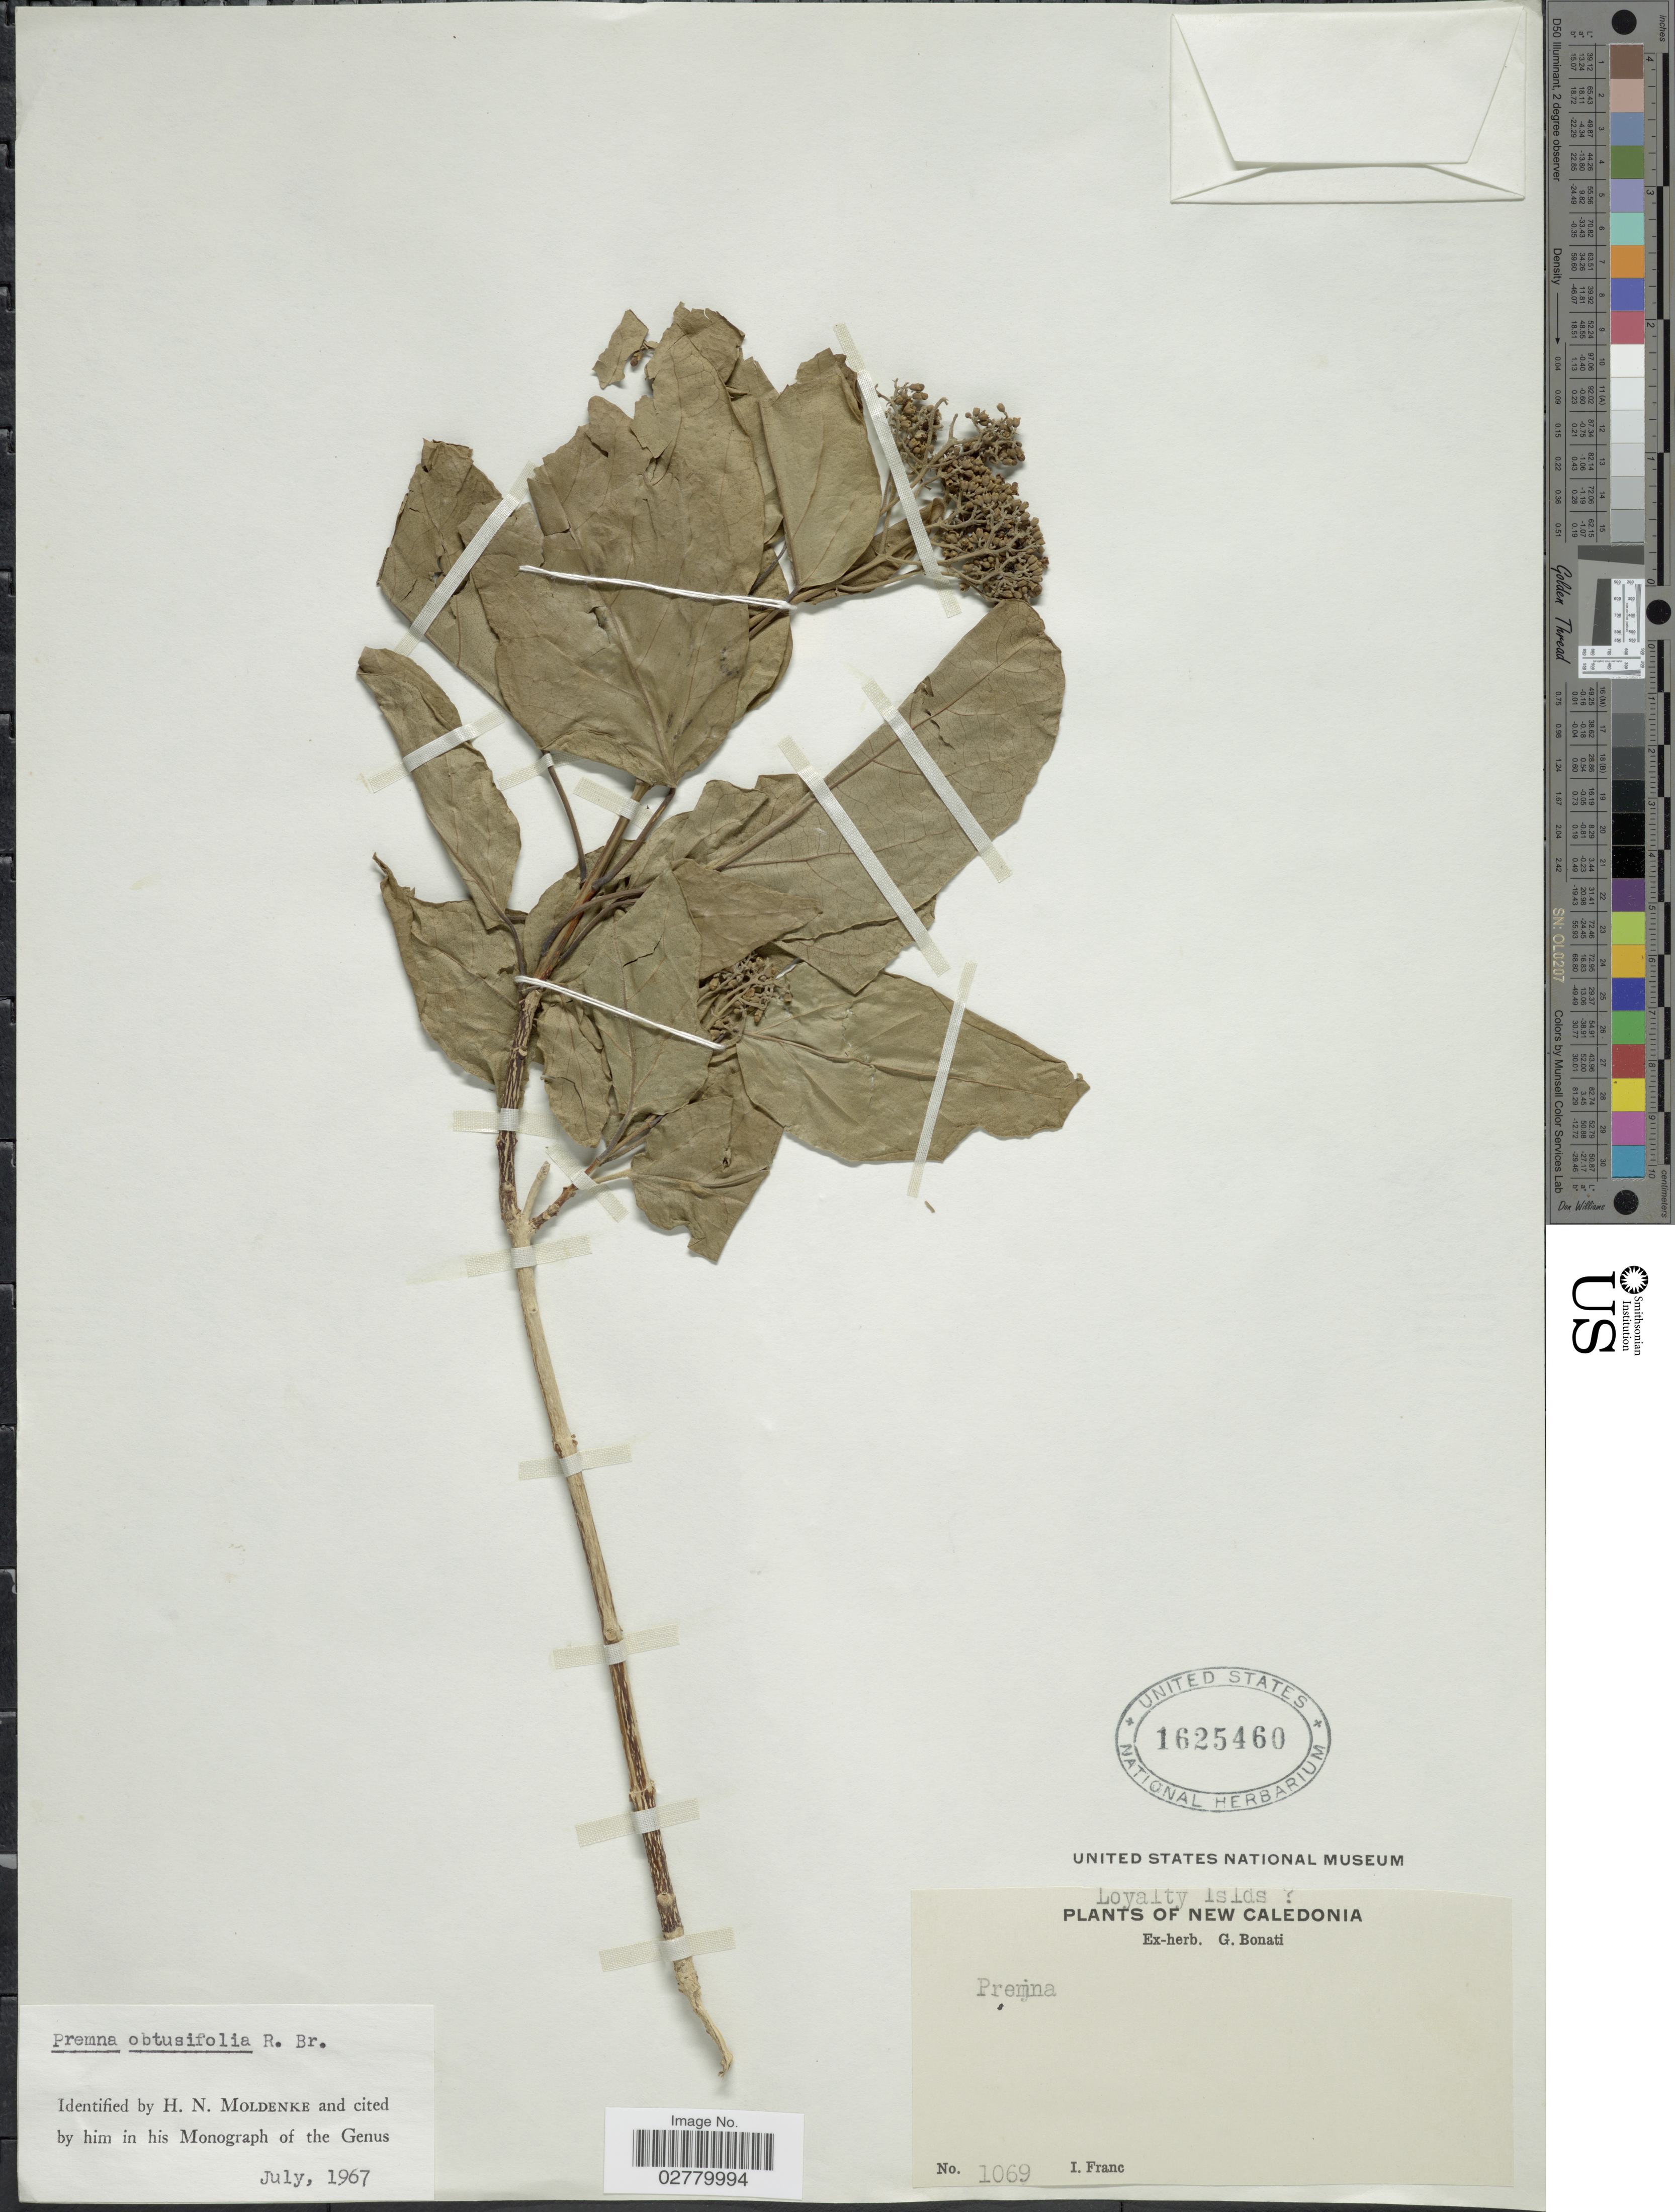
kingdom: Plantae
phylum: Tracheophyta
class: Magnoliopsida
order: Lamiales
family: Lamiaceae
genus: Premna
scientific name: Premna obtusifolia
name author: R. Br.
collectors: I. Franc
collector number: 1069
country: New Caledonia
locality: Loyalty Islds [unsure placement]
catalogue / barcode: US 1625460